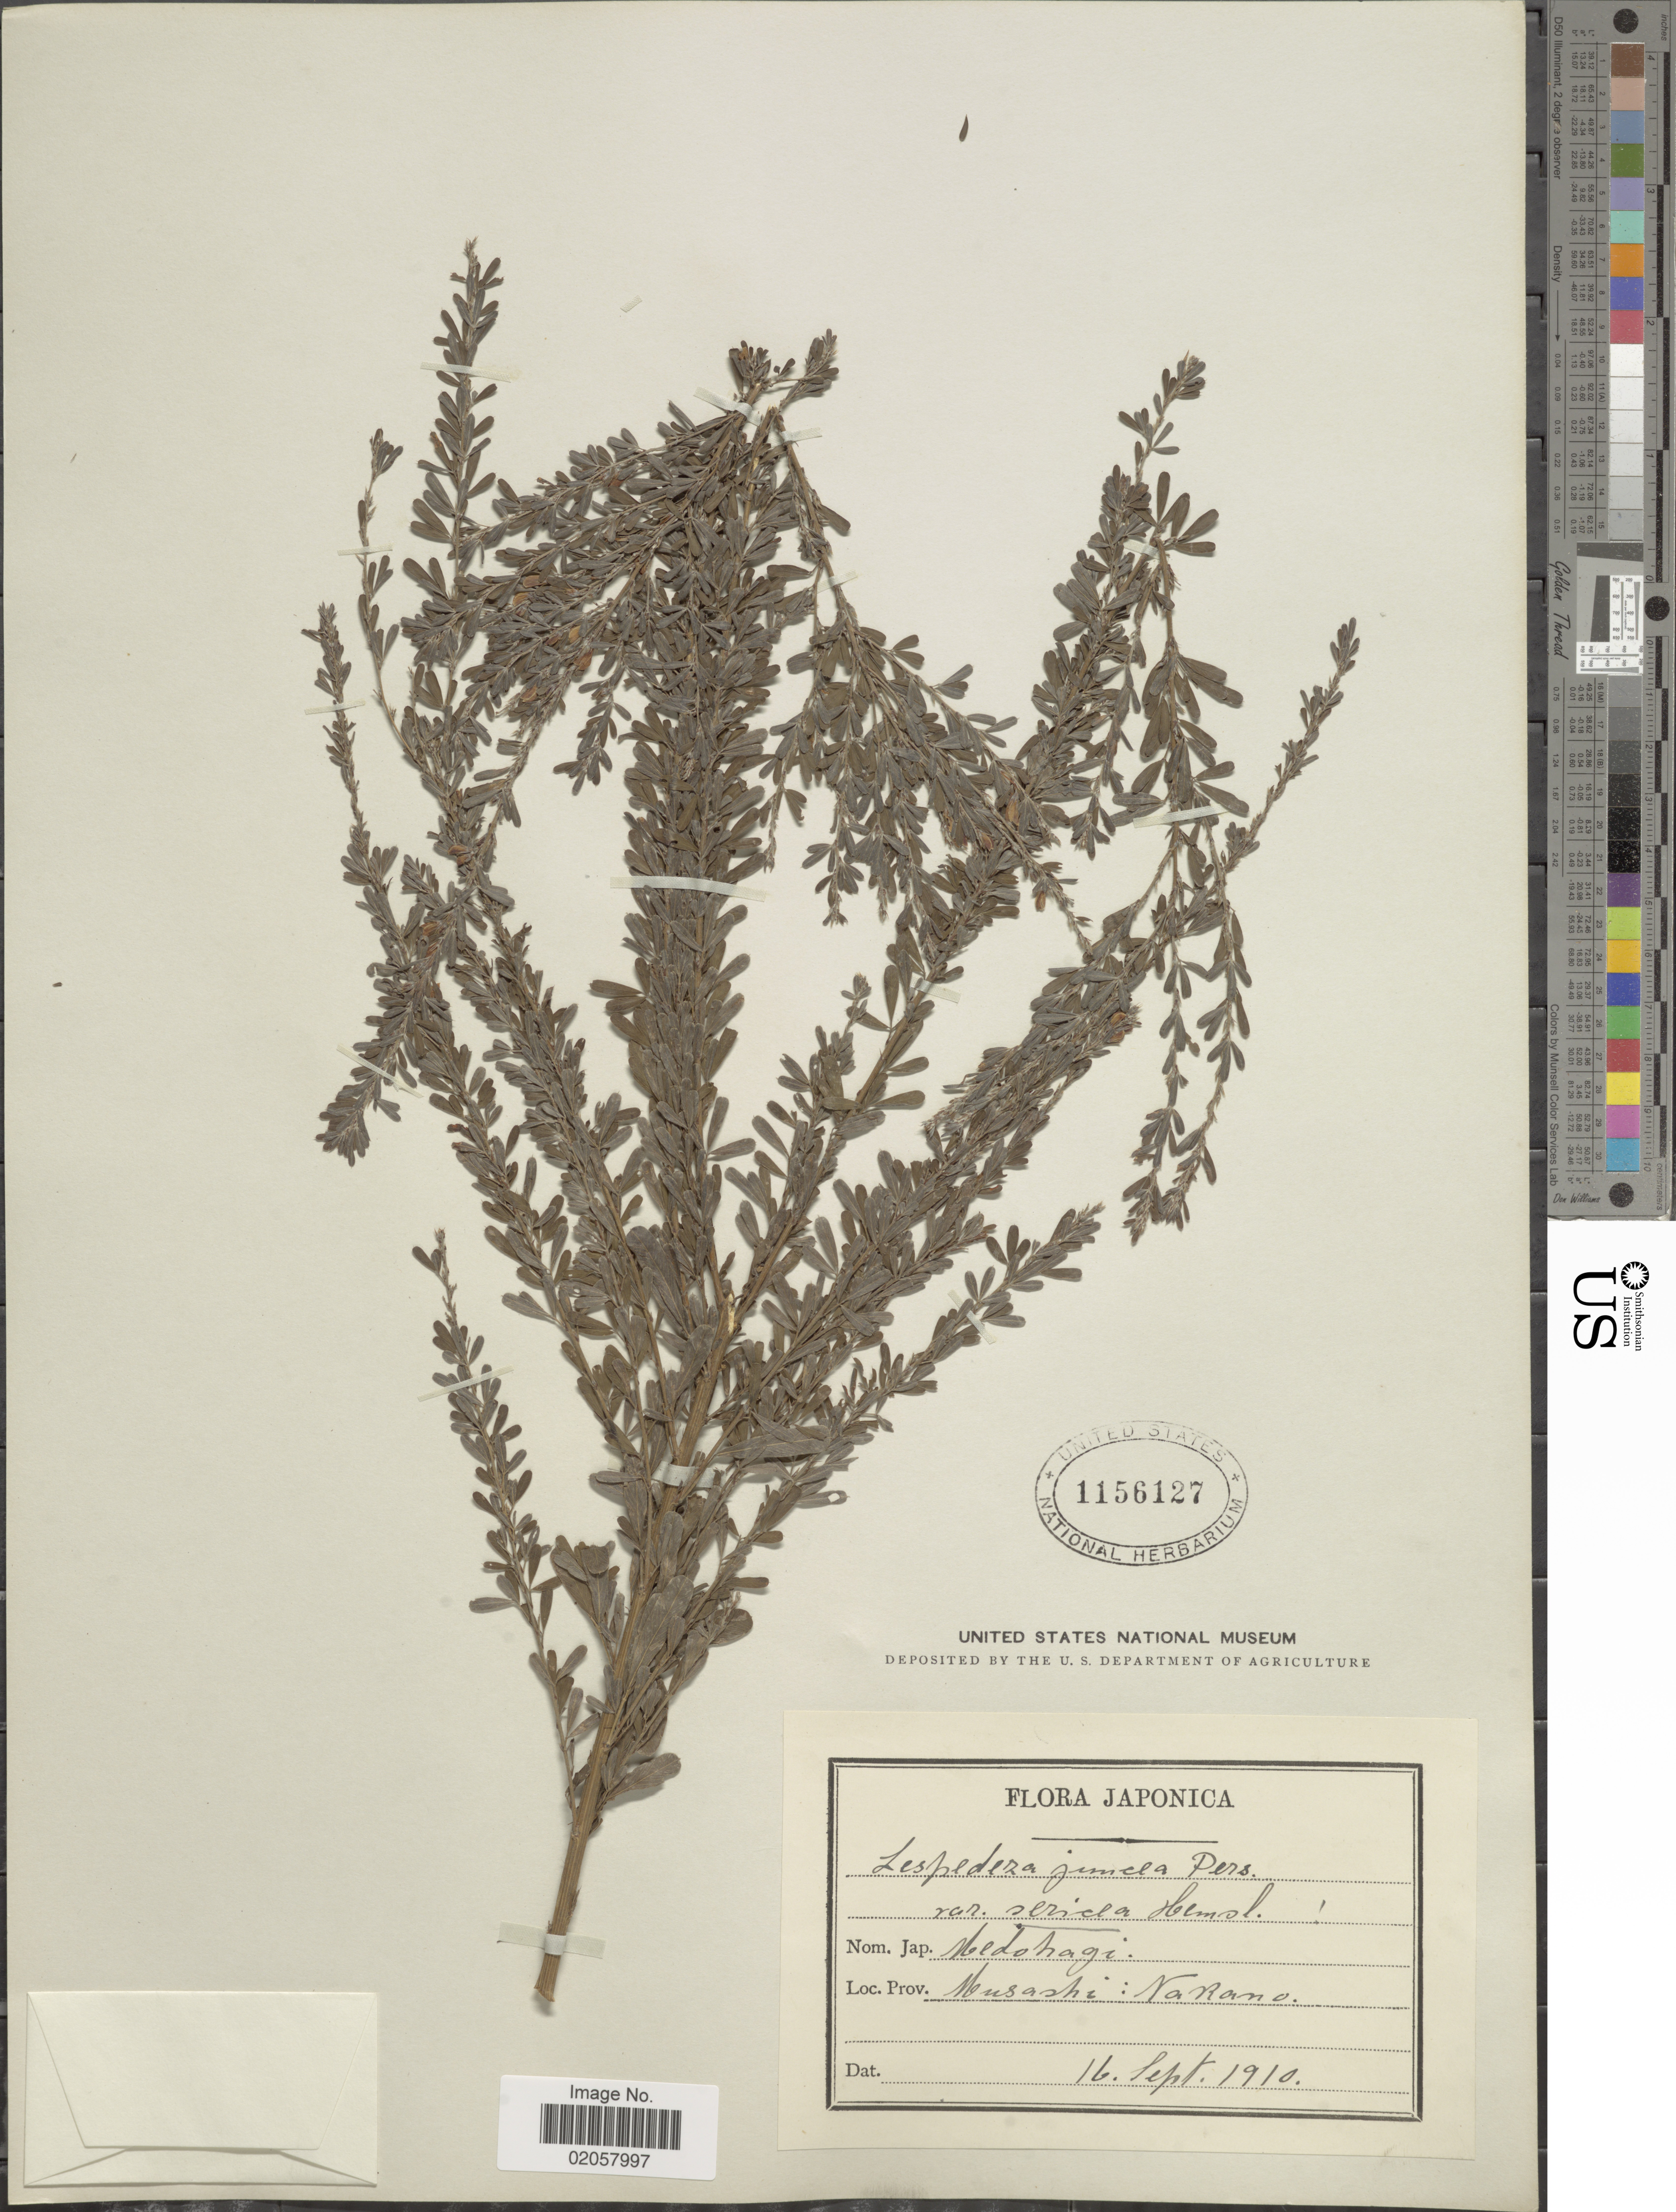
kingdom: Plantae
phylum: Tracheophyta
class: Magnoliopsida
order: Fabales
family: Fabaceae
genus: Lespedeza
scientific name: Lespedeza cuneata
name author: (Dum. Cours.) G. Don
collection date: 1910-09-16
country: Japan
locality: Musashi: Nakano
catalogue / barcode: US 1156127